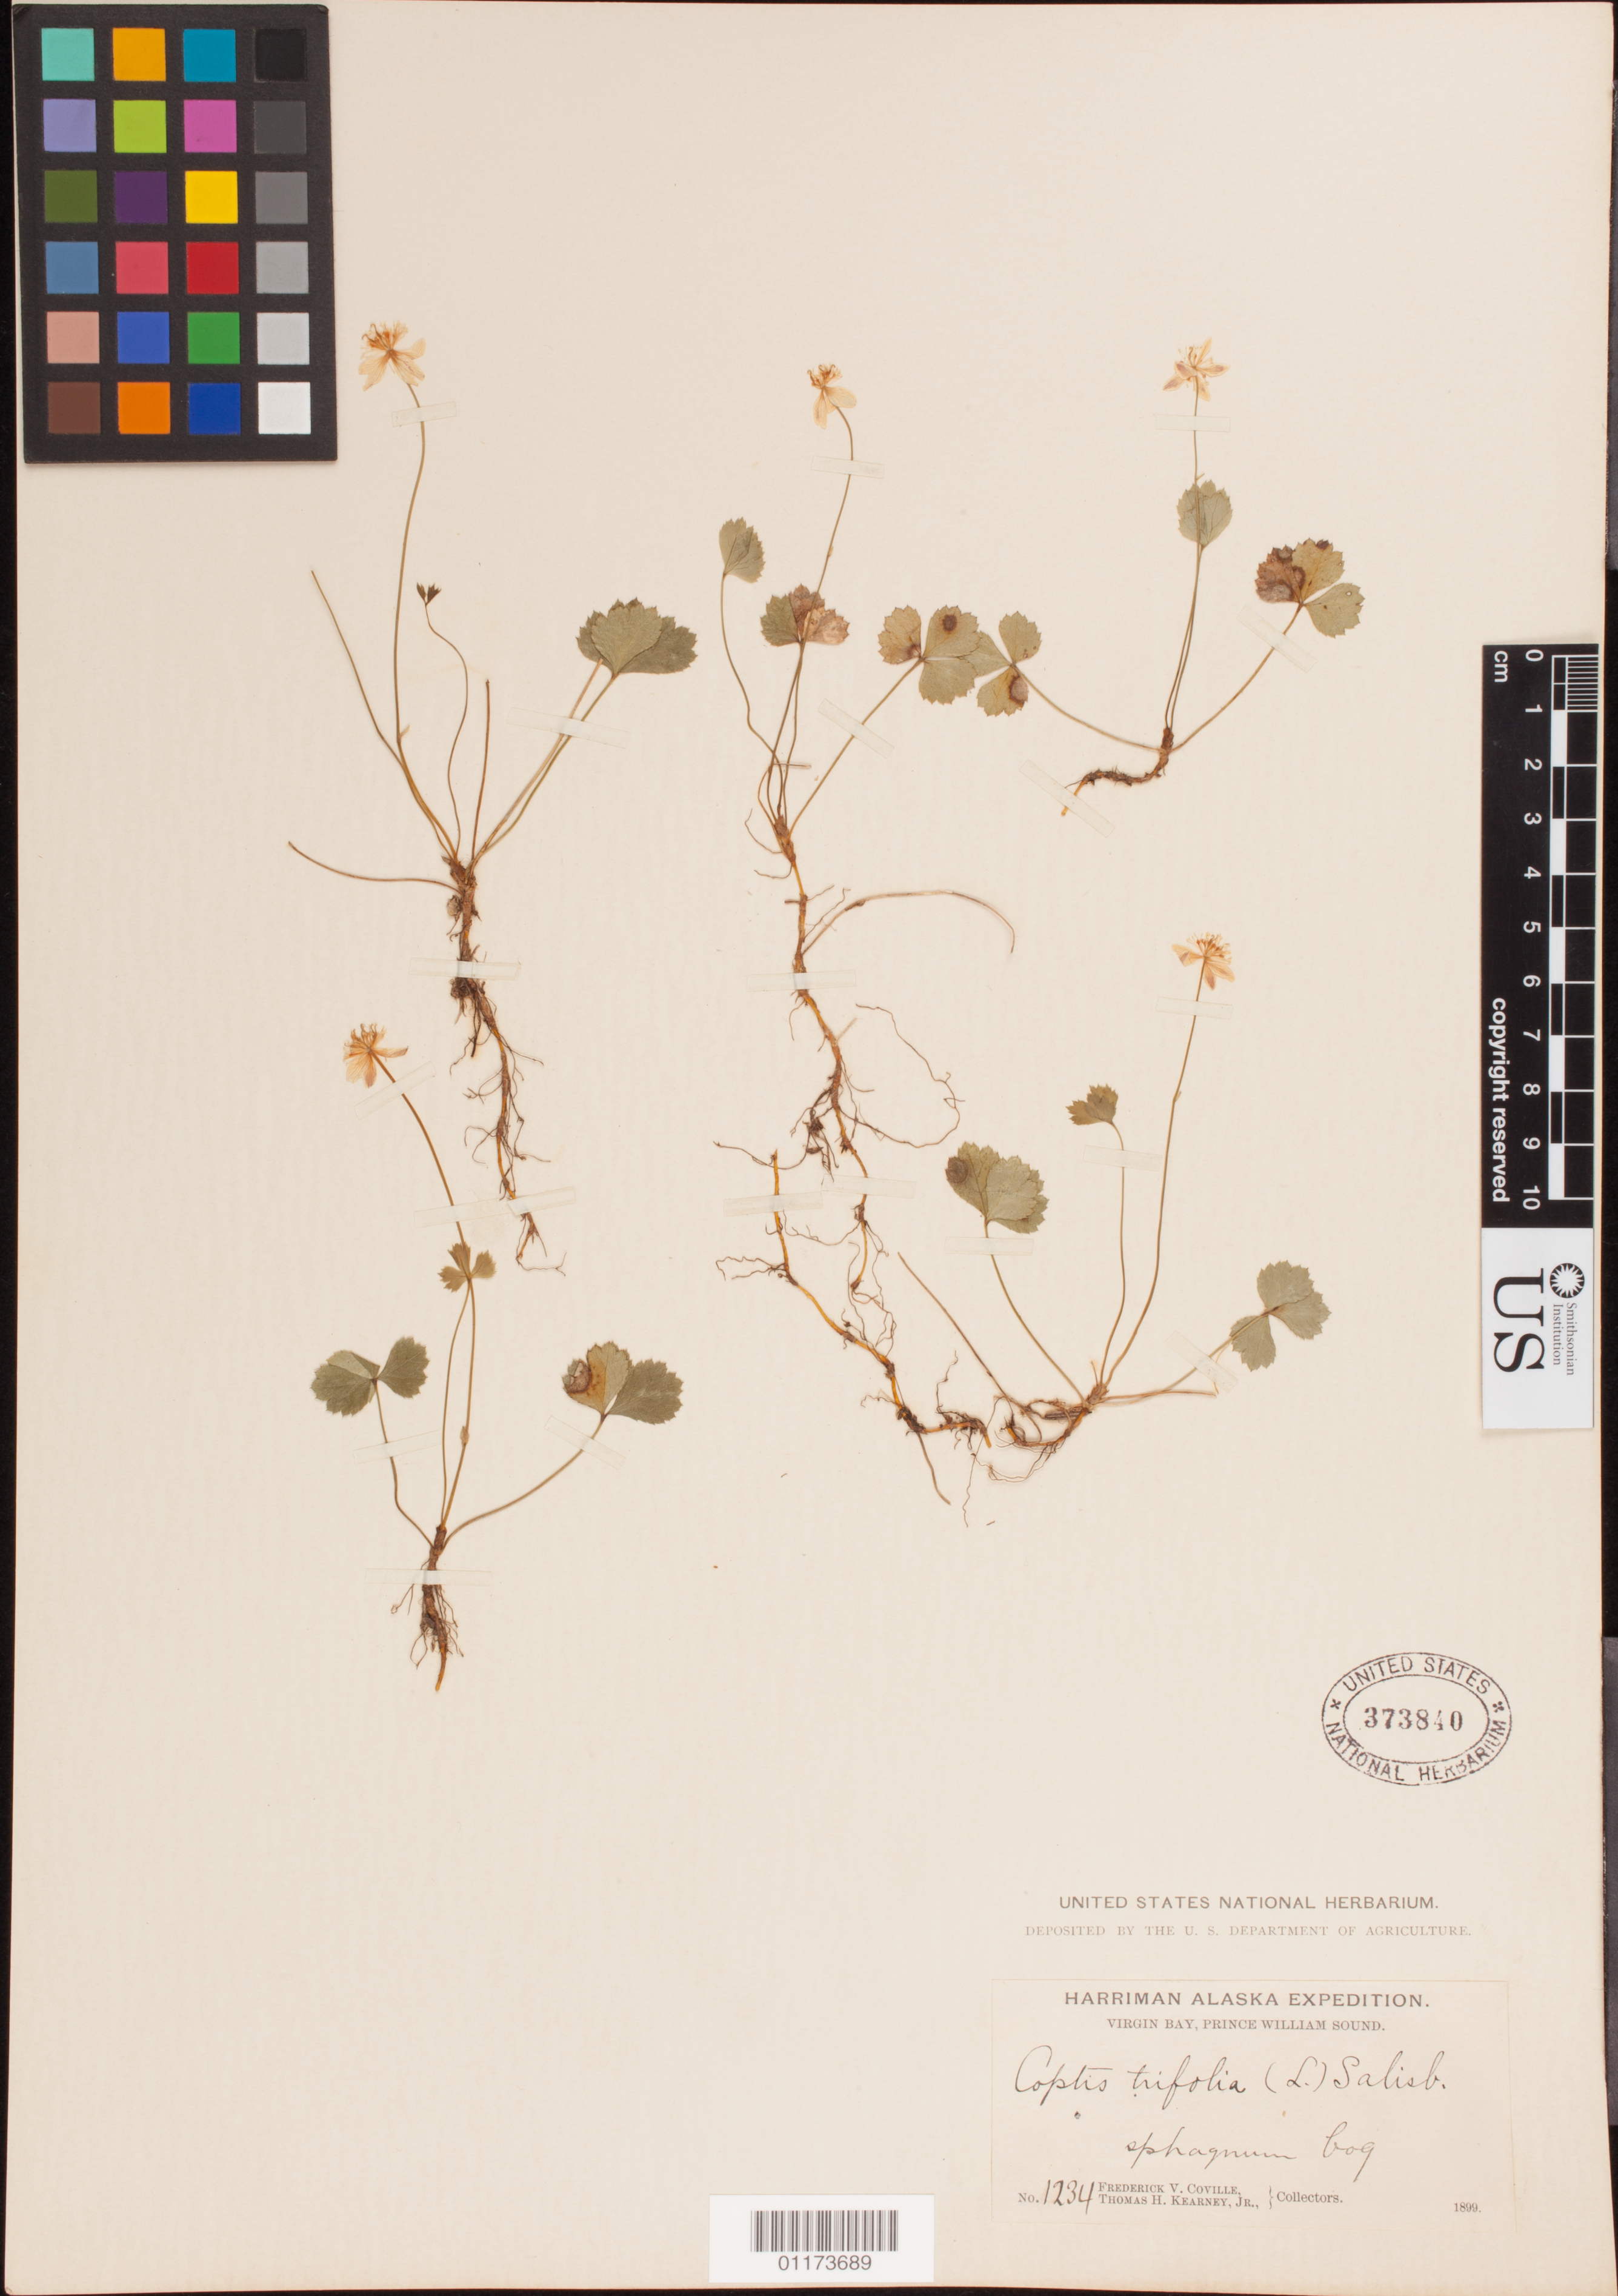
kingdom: Plantae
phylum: Tracheophyta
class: Magnoliopsida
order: Ranunculales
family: Ranunculaceae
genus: Coptis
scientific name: Coptis trifolia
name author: (L.) Salisb.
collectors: F. V. Coville & T. H. Kearney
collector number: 1234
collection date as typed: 1899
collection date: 1899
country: United States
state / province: Alaska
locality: Virgin Bay, Prince William Sound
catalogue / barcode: US 373840